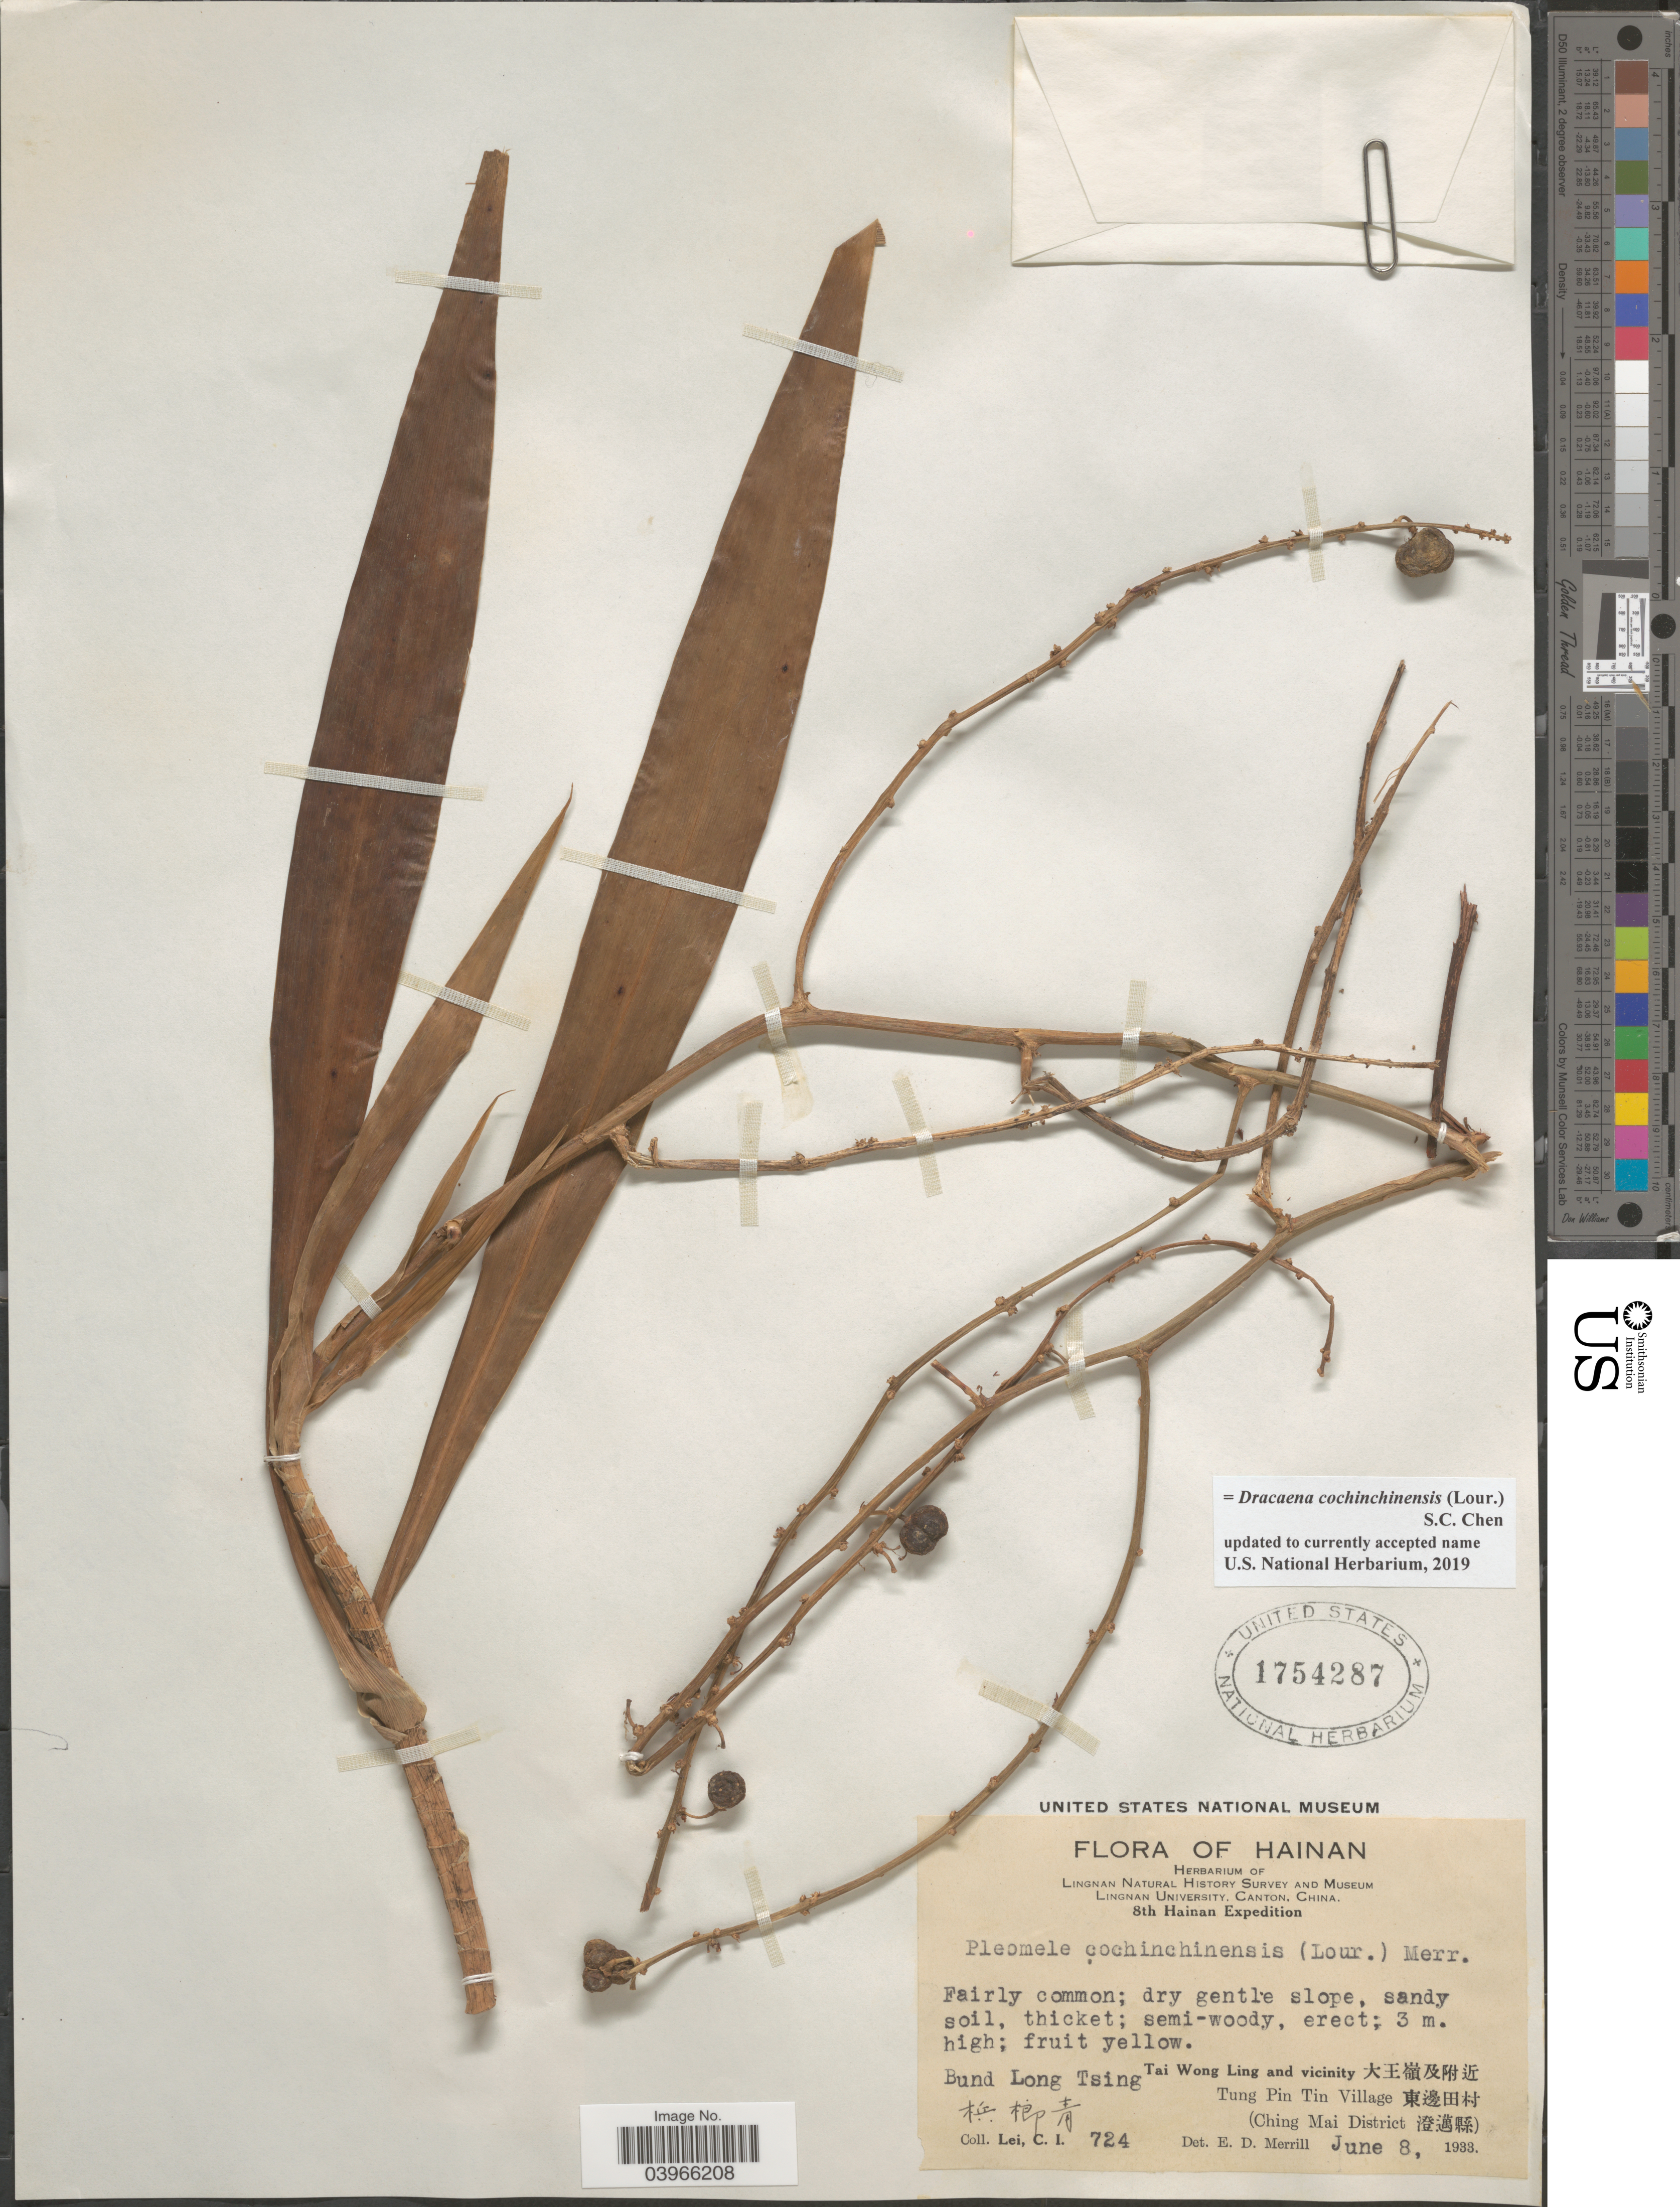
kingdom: Plantae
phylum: Tracheophyta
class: Liliopsida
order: Asparagales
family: Asparagaceae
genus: Dracaena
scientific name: Dracaena cochinchinensis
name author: (Lour. & Labroy) S.C.Chen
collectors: C. I. Lei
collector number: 724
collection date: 1933-06-08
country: China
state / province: Hainan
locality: Bund Long Tsing. Tai Wong Ling and vicinity. X. Tung Pin Tin Village. X. (Ching Mai District X).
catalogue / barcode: US 1754287